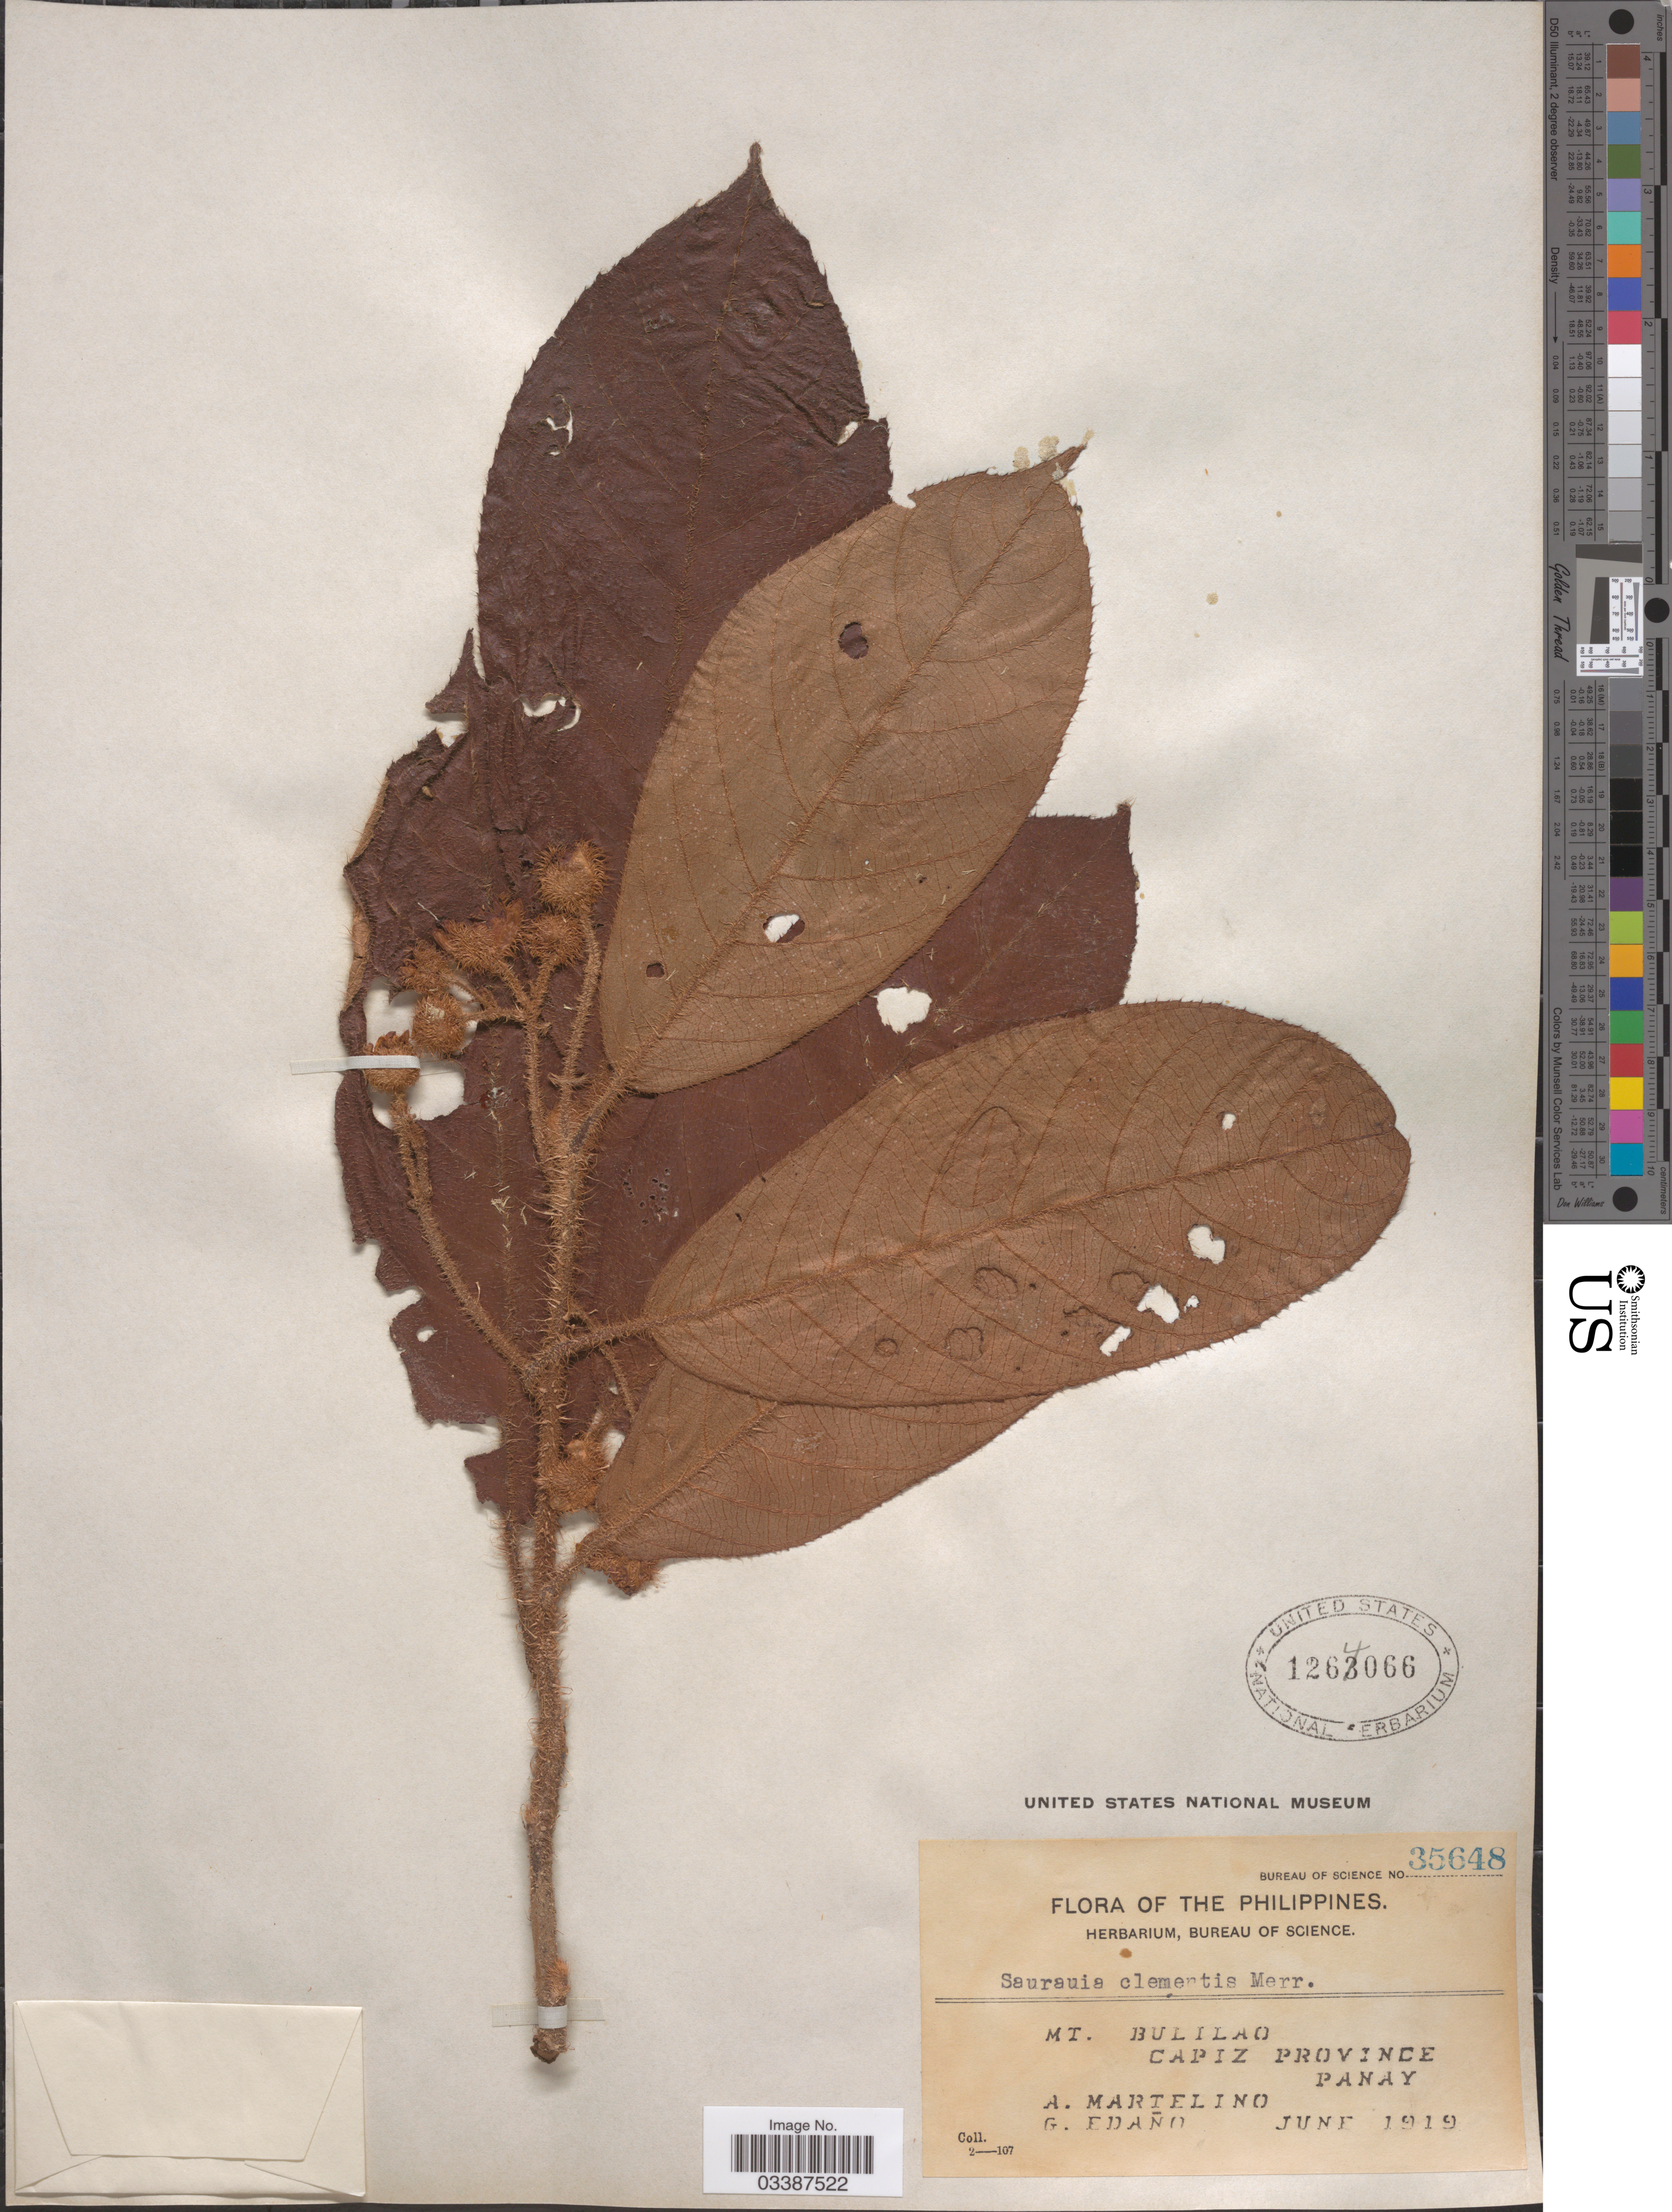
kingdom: Plantae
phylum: Tracheophyta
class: Magnoliopsida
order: Ericales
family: Actinidiaceae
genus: Saurauia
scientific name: Saurauia clementis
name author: Merr.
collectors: A. Martelino & G. Edaño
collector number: Bureau of Science 35648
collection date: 1919-06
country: Philippines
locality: Mt. Bulilao, Capiz Province, Panay.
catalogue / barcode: US 1264066